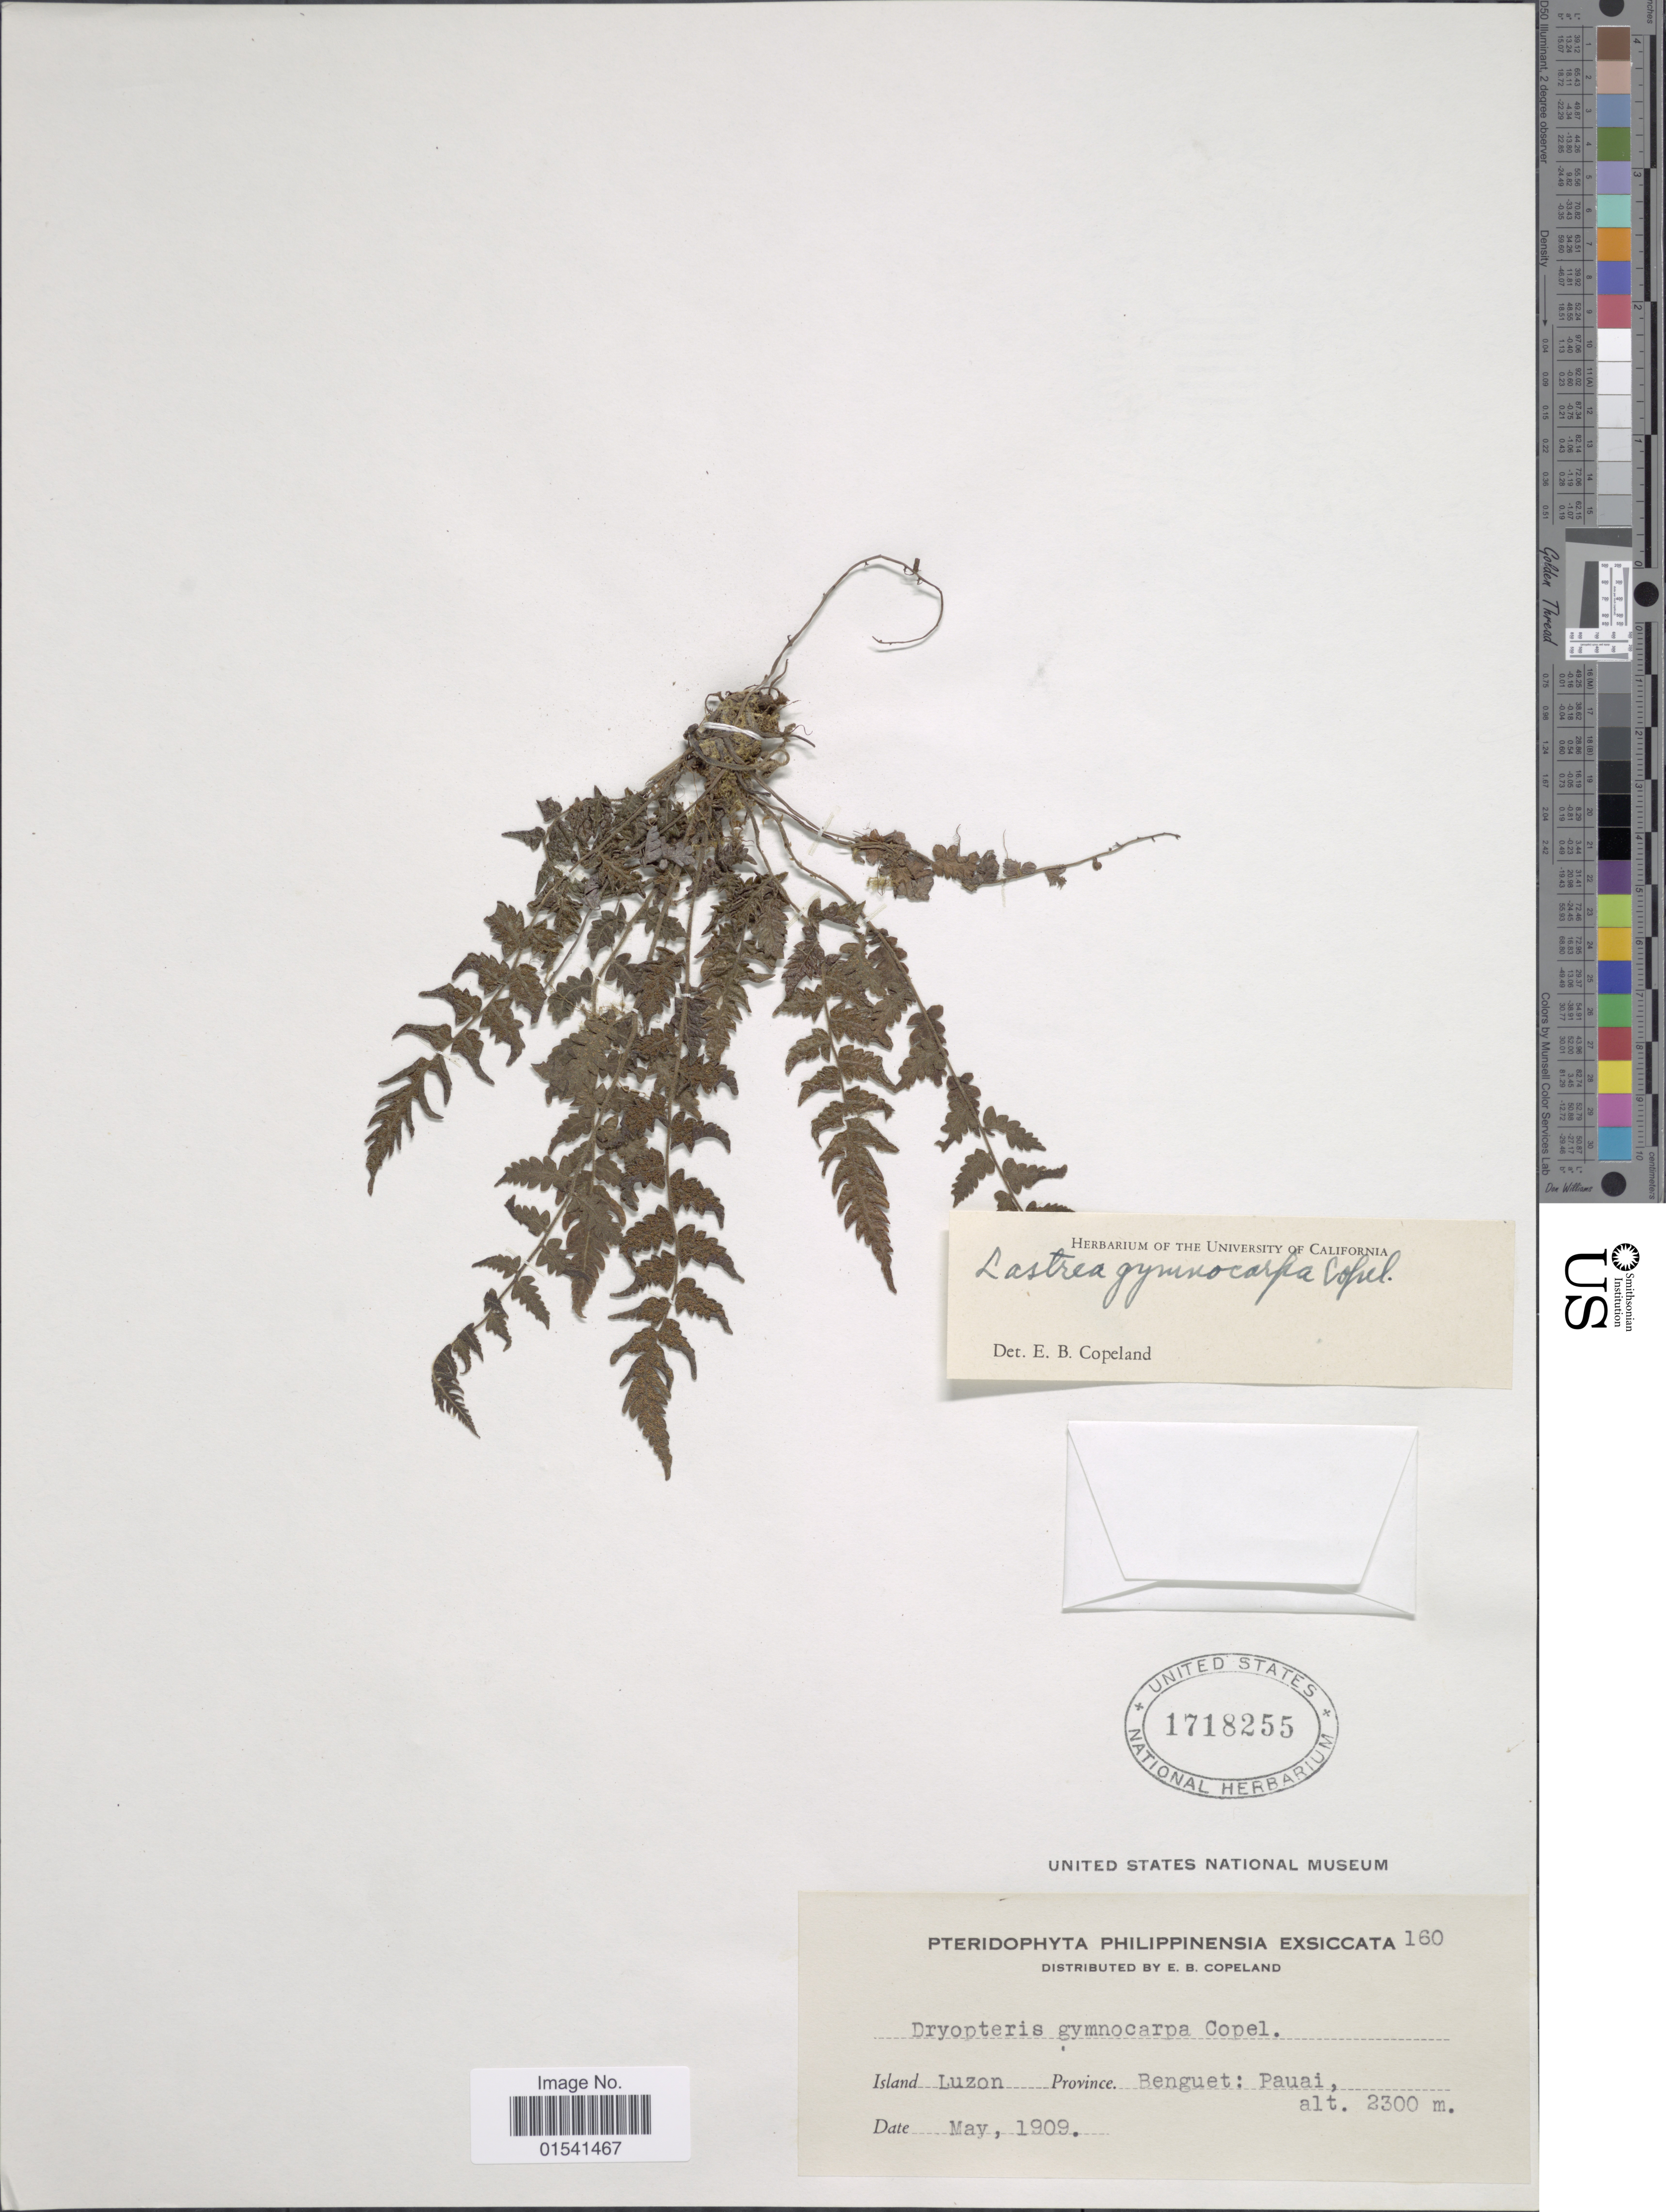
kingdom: Plantae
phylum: Tracheophyta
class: Polypodiopsida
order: Polypodiales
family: Thelypteridaceae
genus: Stegnogramma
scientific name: Stegnogramma gymnocarpa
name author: (Copel.) K. Iwats.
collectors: E. B. Copeland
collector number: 160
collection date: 1909-05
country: Philippines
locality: Island Luzon, Province Benguet: Pauai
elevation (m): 2300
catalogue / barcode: US 1718255